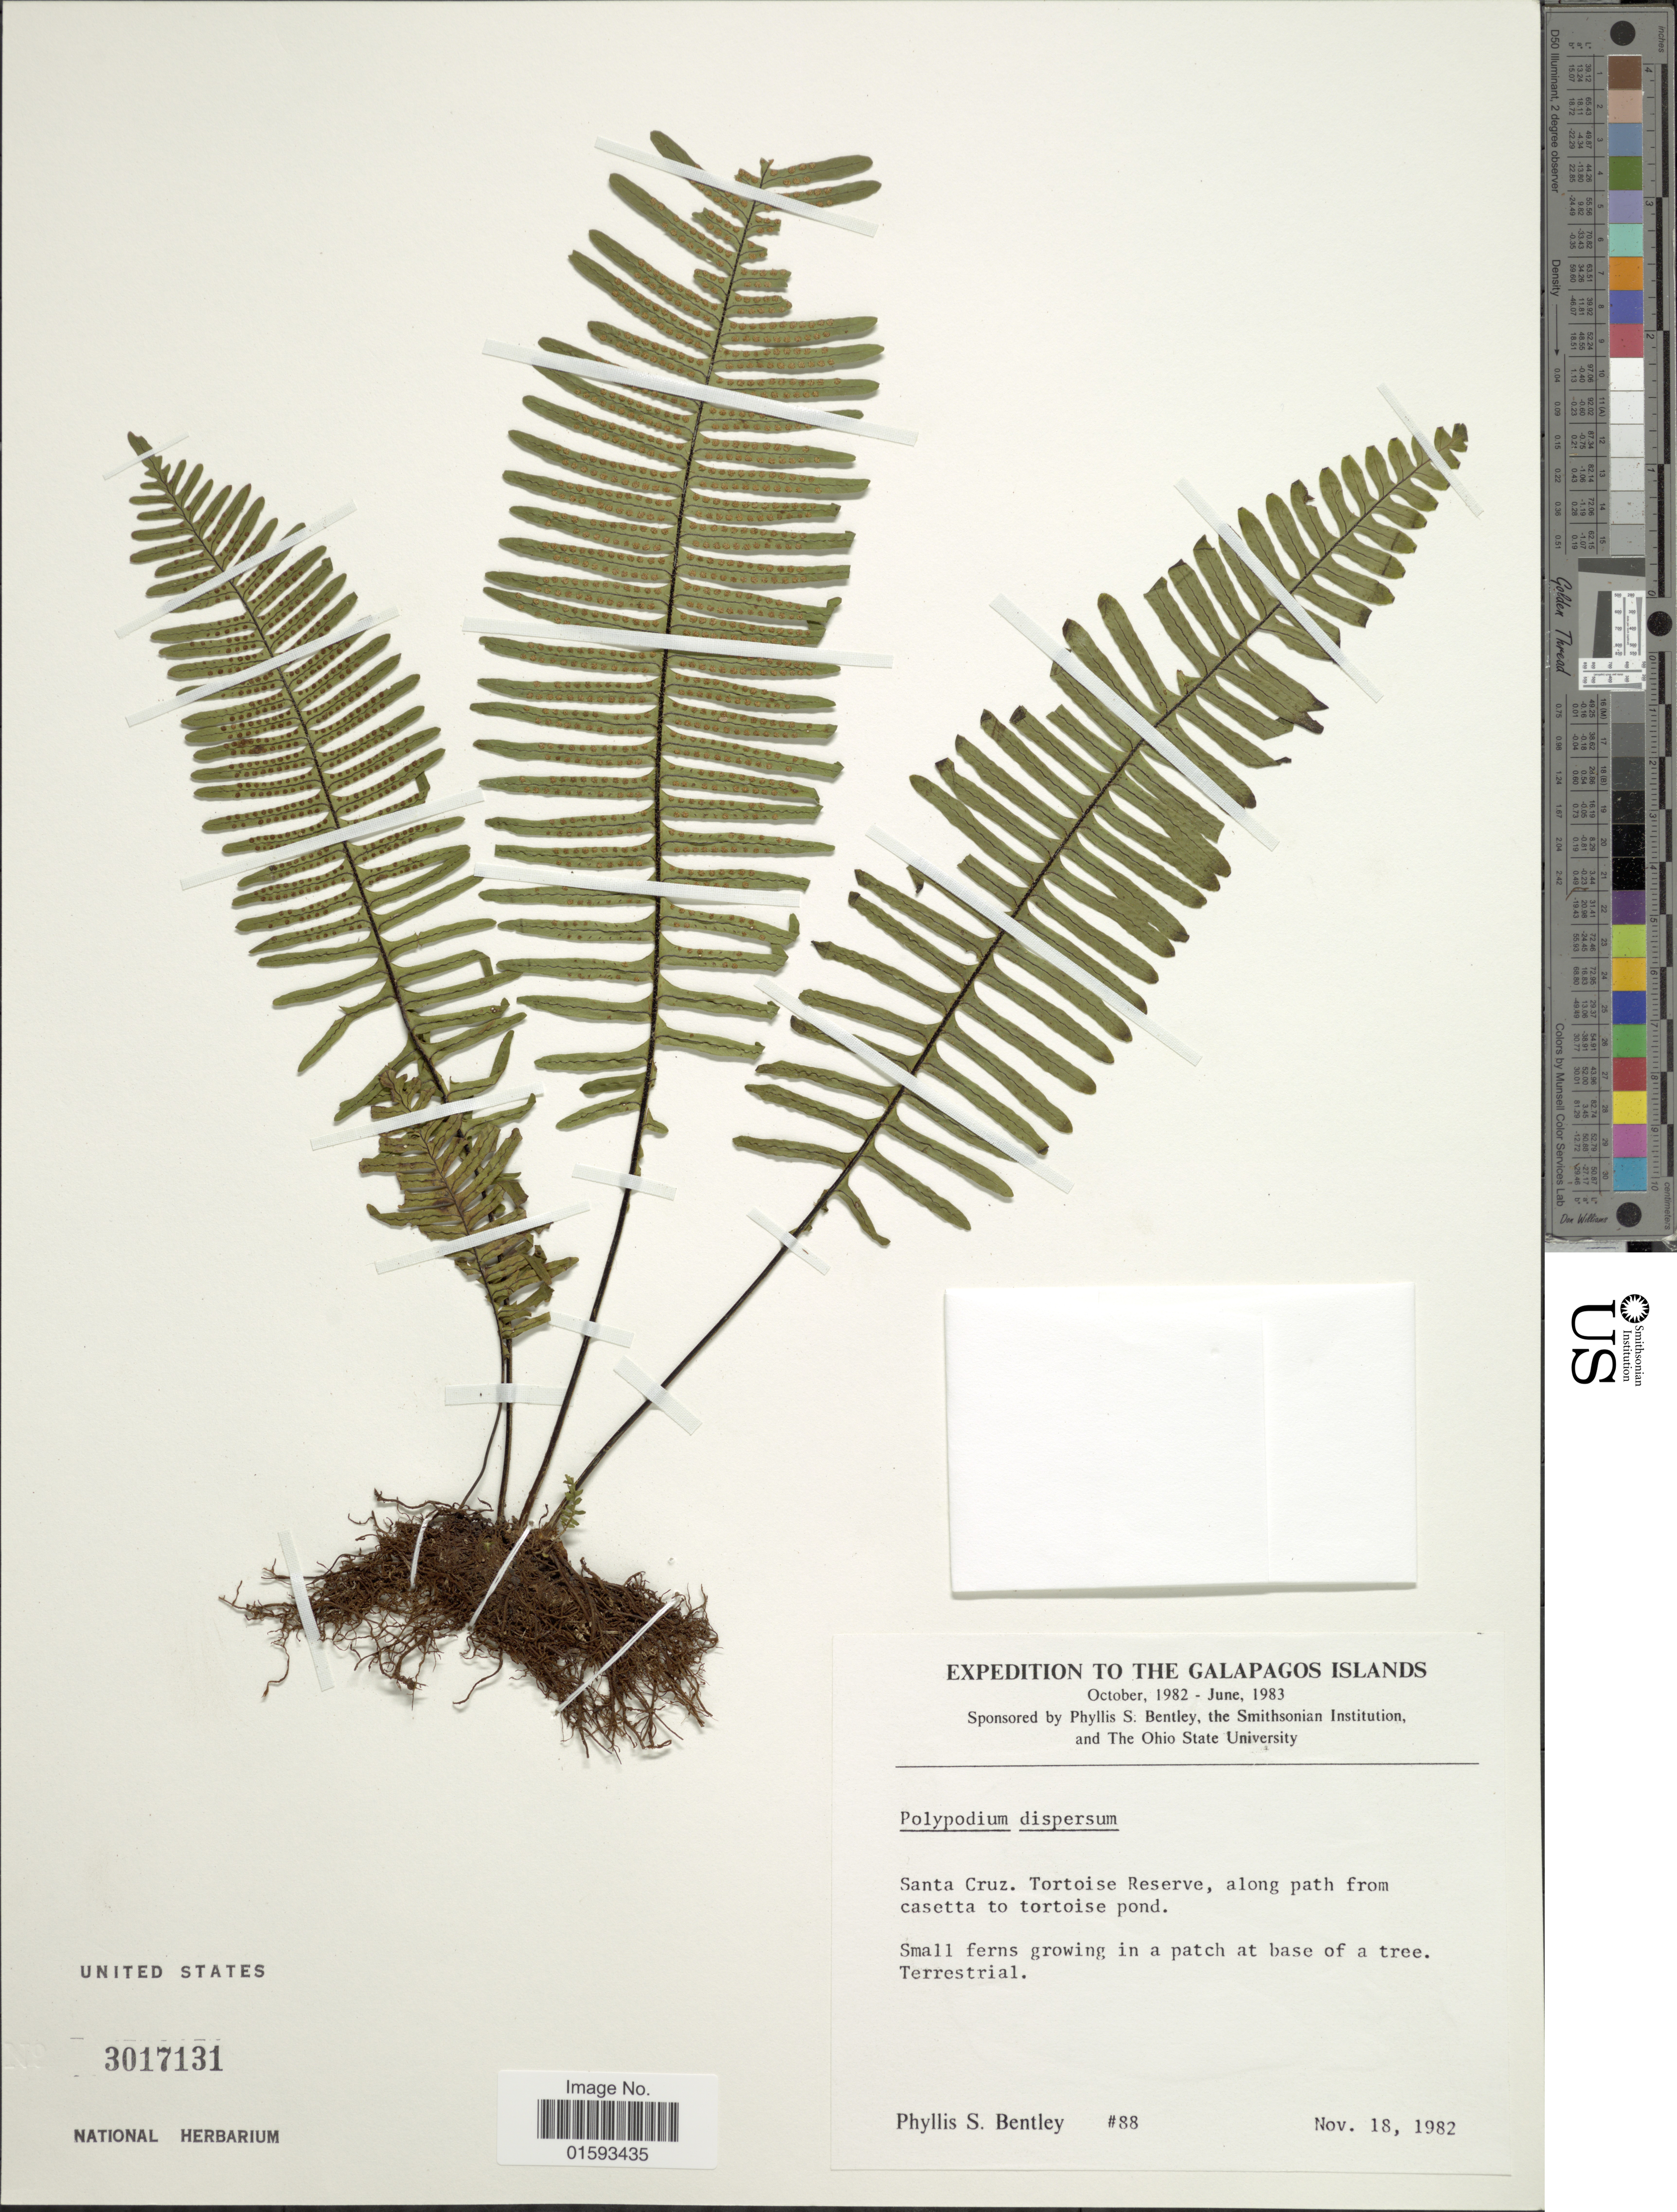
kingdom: Plantae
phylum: Tracheophyta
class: Polypodiopsida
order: Polypodiales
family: Polypodiaceae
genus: Pecluma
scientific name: Pecluma dispersa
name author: (A.M. Evans) M.G. Price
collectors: P. S. Bentley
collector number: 88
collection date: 1982-11-18/1983-06-18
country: Ecuador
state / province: Colón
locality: Galapagos Islands, Santa Cruz. Tortoise Reserve, along path from casetta to tortoise pond. Small ferns growing in a patch at base of a tree. Terrestrial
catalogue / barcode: US 3017131